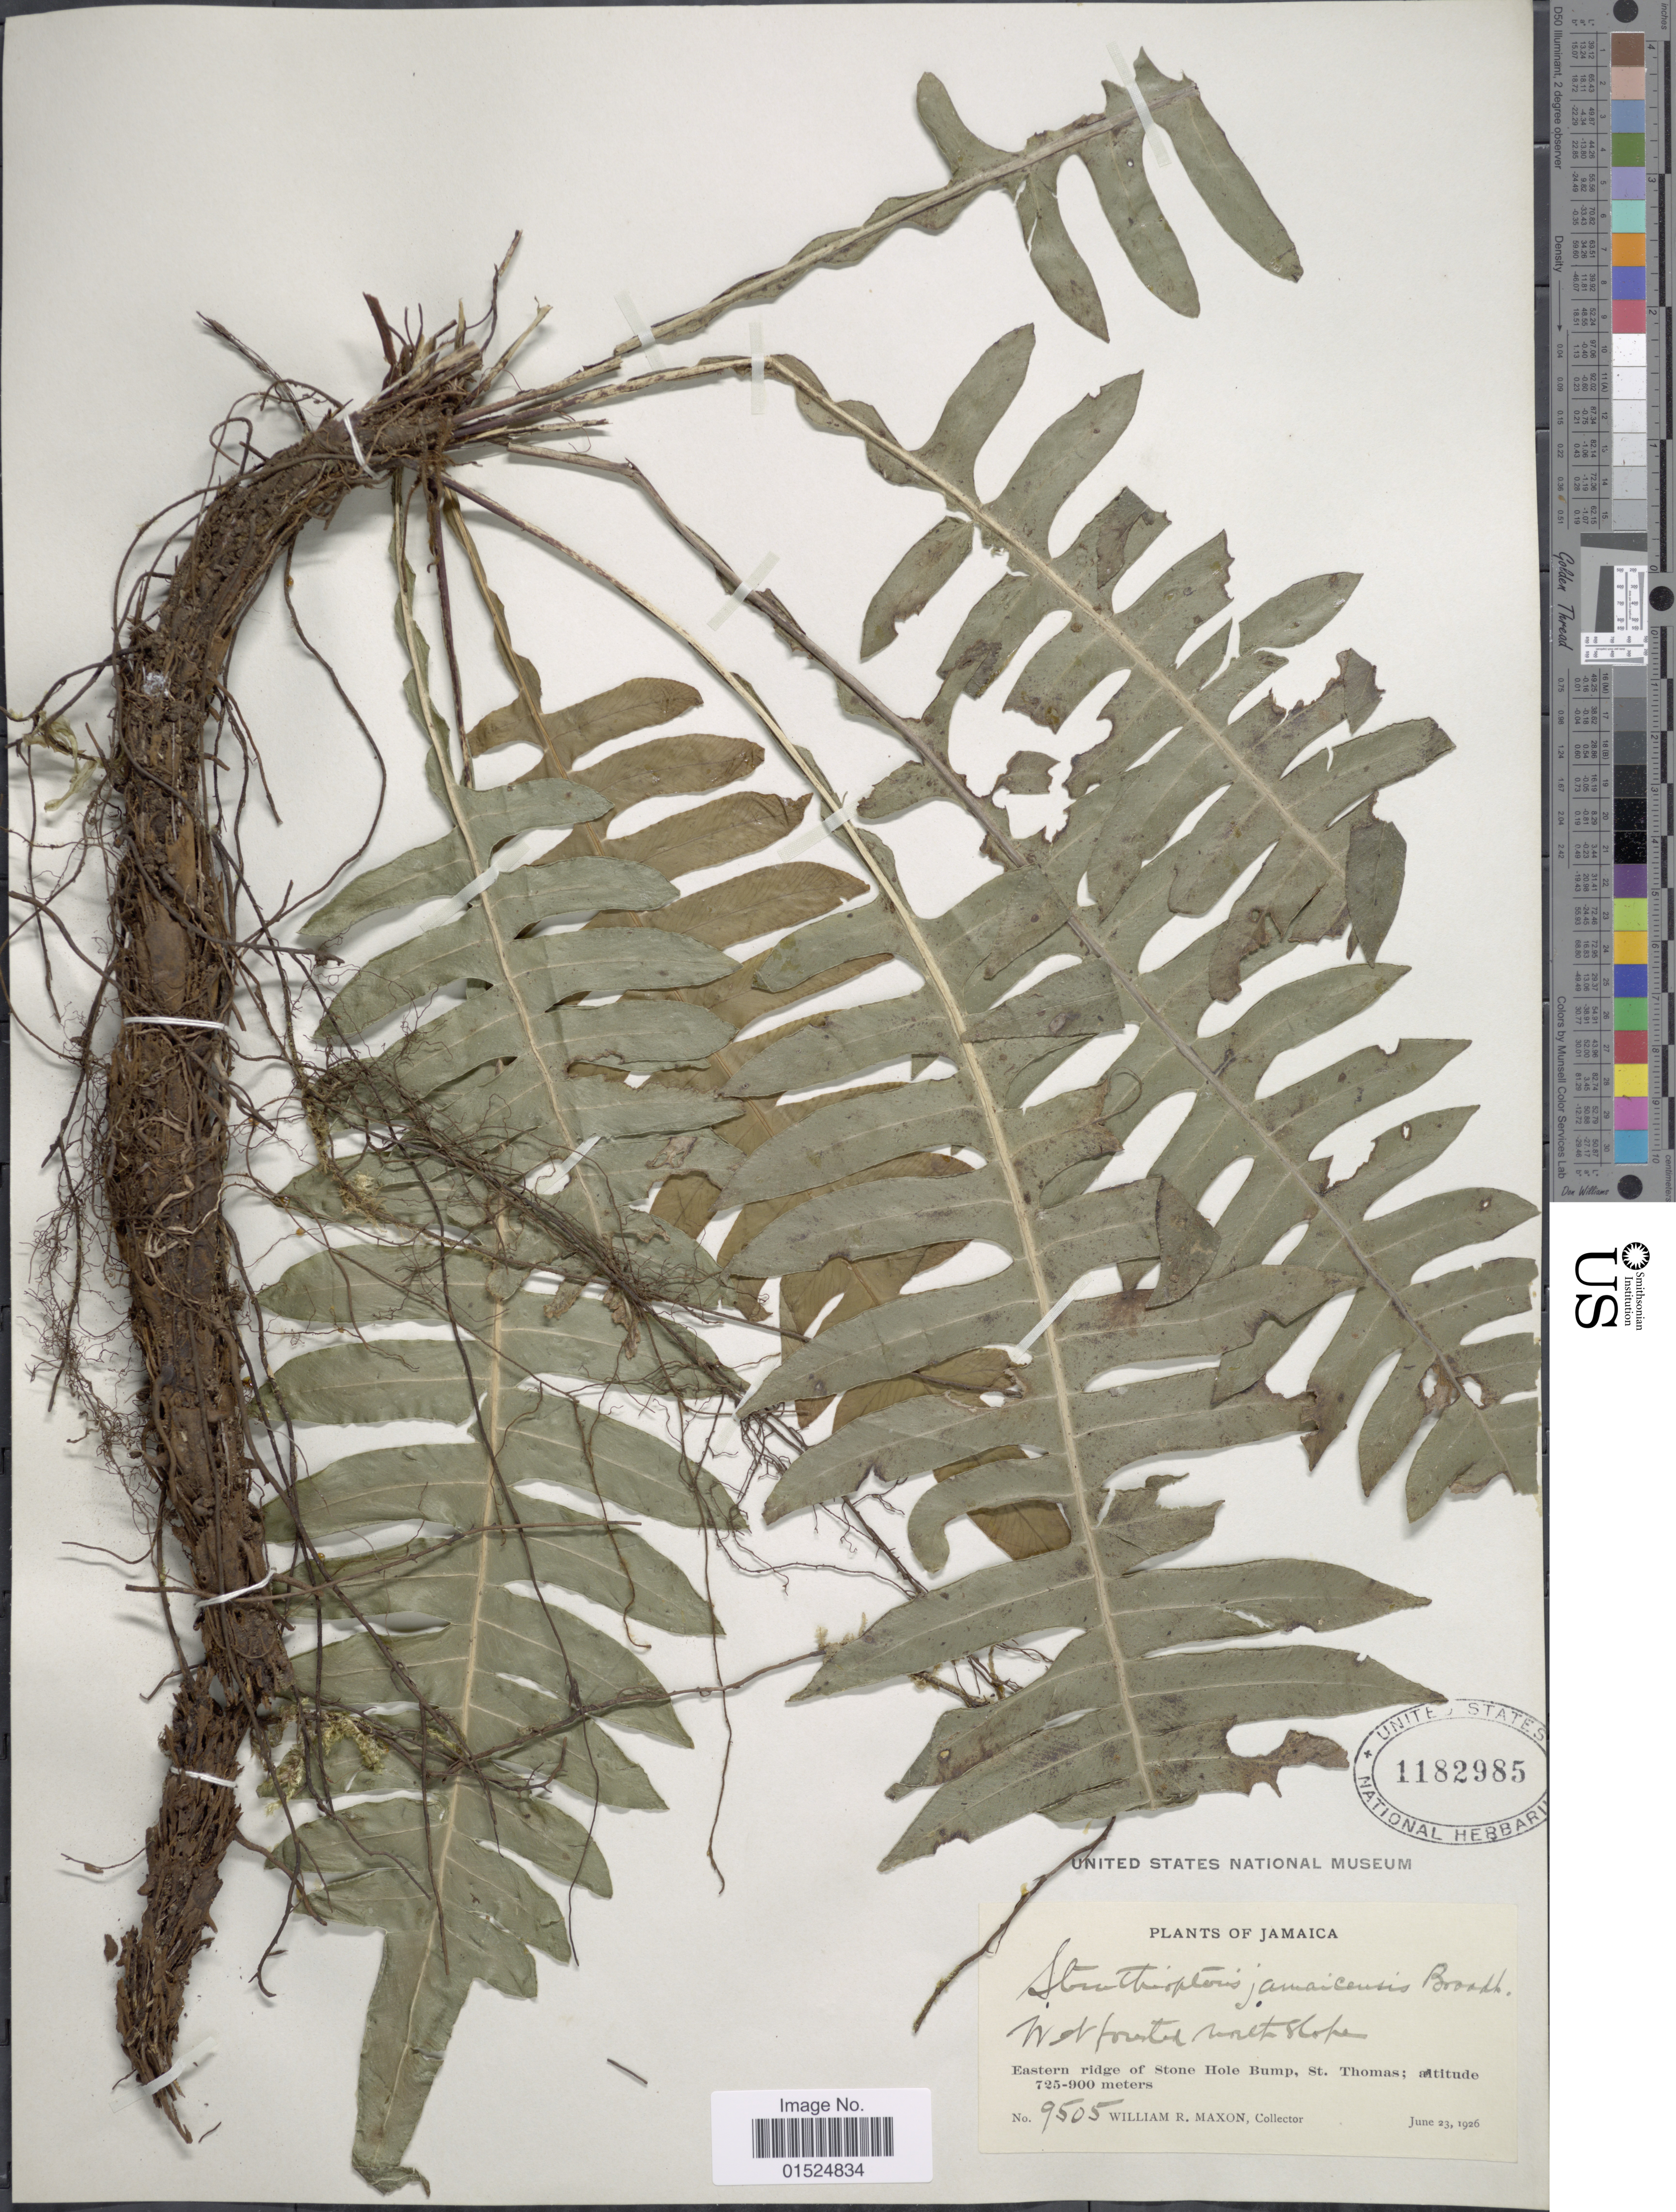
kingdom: Plantae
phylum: Tracheophyta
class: Polypodiopsida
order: Polypodiales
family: Blechnaceae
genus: Blechnum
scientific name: Blechnum jamaicense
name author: (Broadh.) C. Chr.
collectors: W. R. Maxon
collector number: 9505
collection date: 1926-06-23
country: Jamaica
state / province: Saint Thomas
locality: Eastern ridge of Stone Hole Bump, St. Thomas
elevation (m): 725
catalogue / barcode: US 1182985